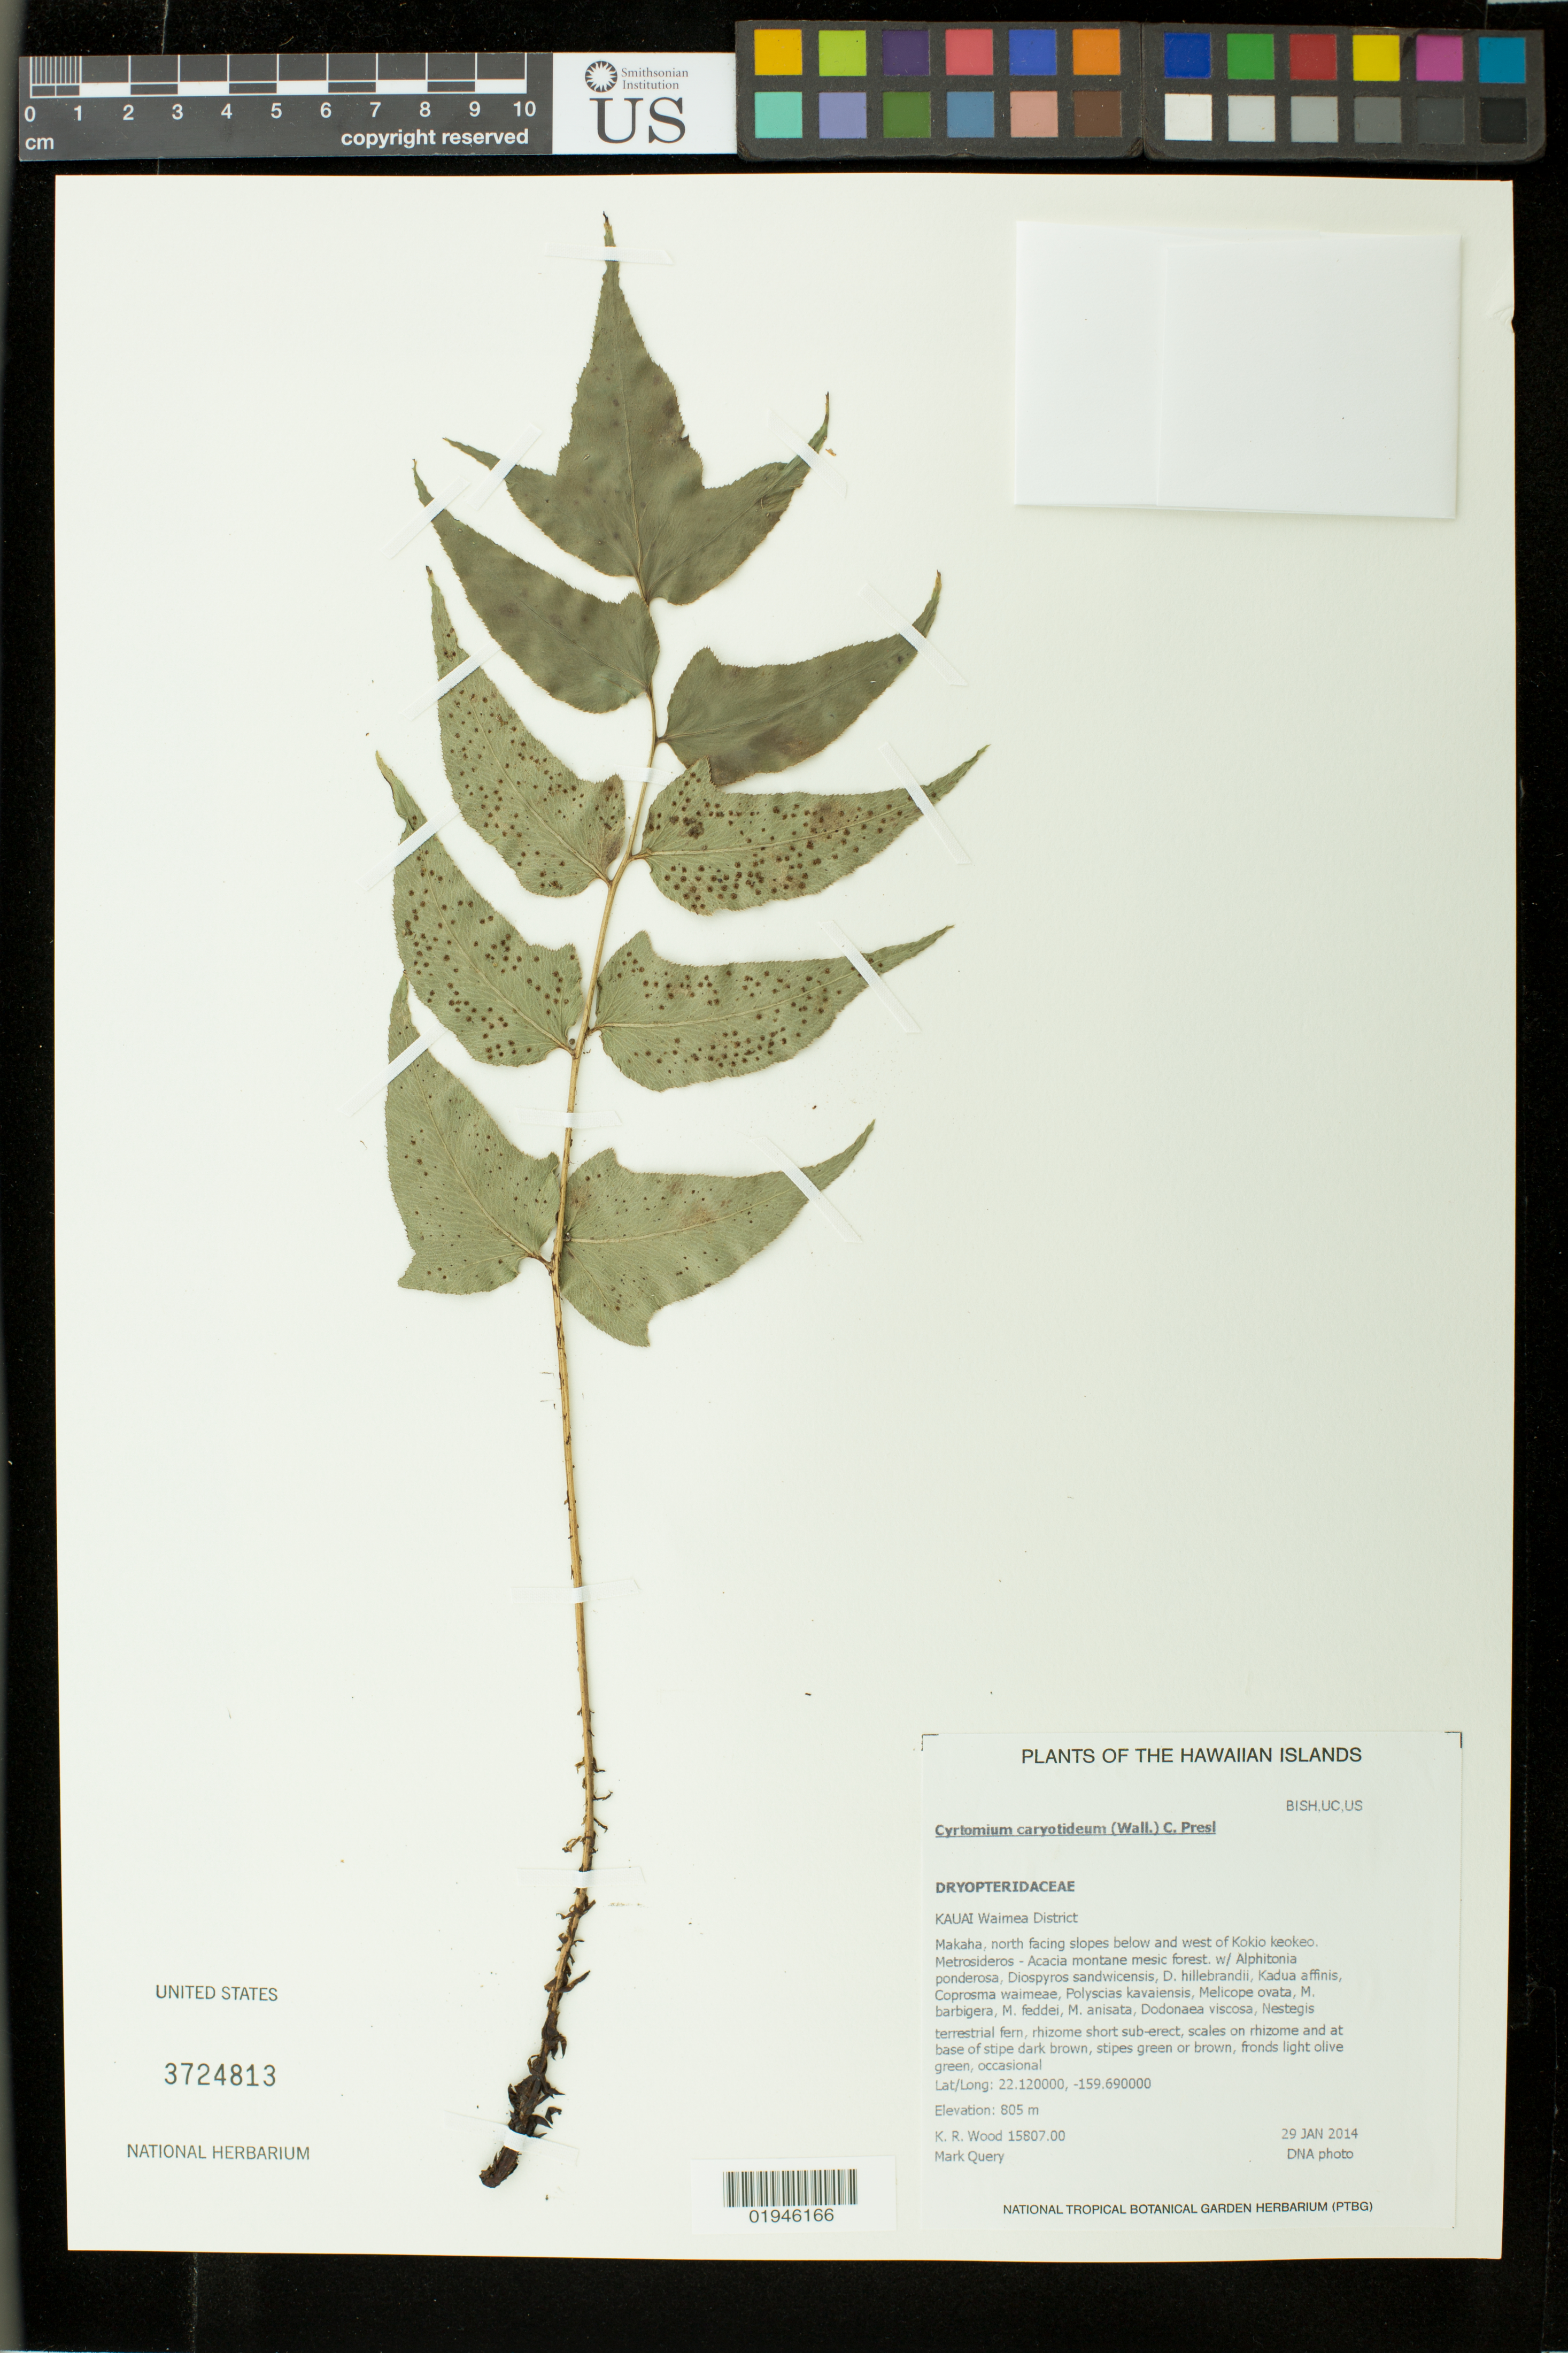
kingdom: Plantae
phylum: Tracheophyta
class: Polypodiopsida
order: Polypodiales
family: Dryopteridaceae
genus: Cyrtomium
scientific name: Cyrtomium caryotideum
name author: (Wall. ex Hook. & Grev.) C. Presl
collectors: K. R. Wood & M. Query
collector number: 15807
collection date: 2014-01-29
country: United States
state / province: Hawaii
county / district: Kauai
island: Kaua'i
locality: Waimea District, Makaha, north facing slopes below and west of Kokio keokeo.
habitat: Montane mesic forest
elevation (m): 805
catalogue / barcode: US 3724813